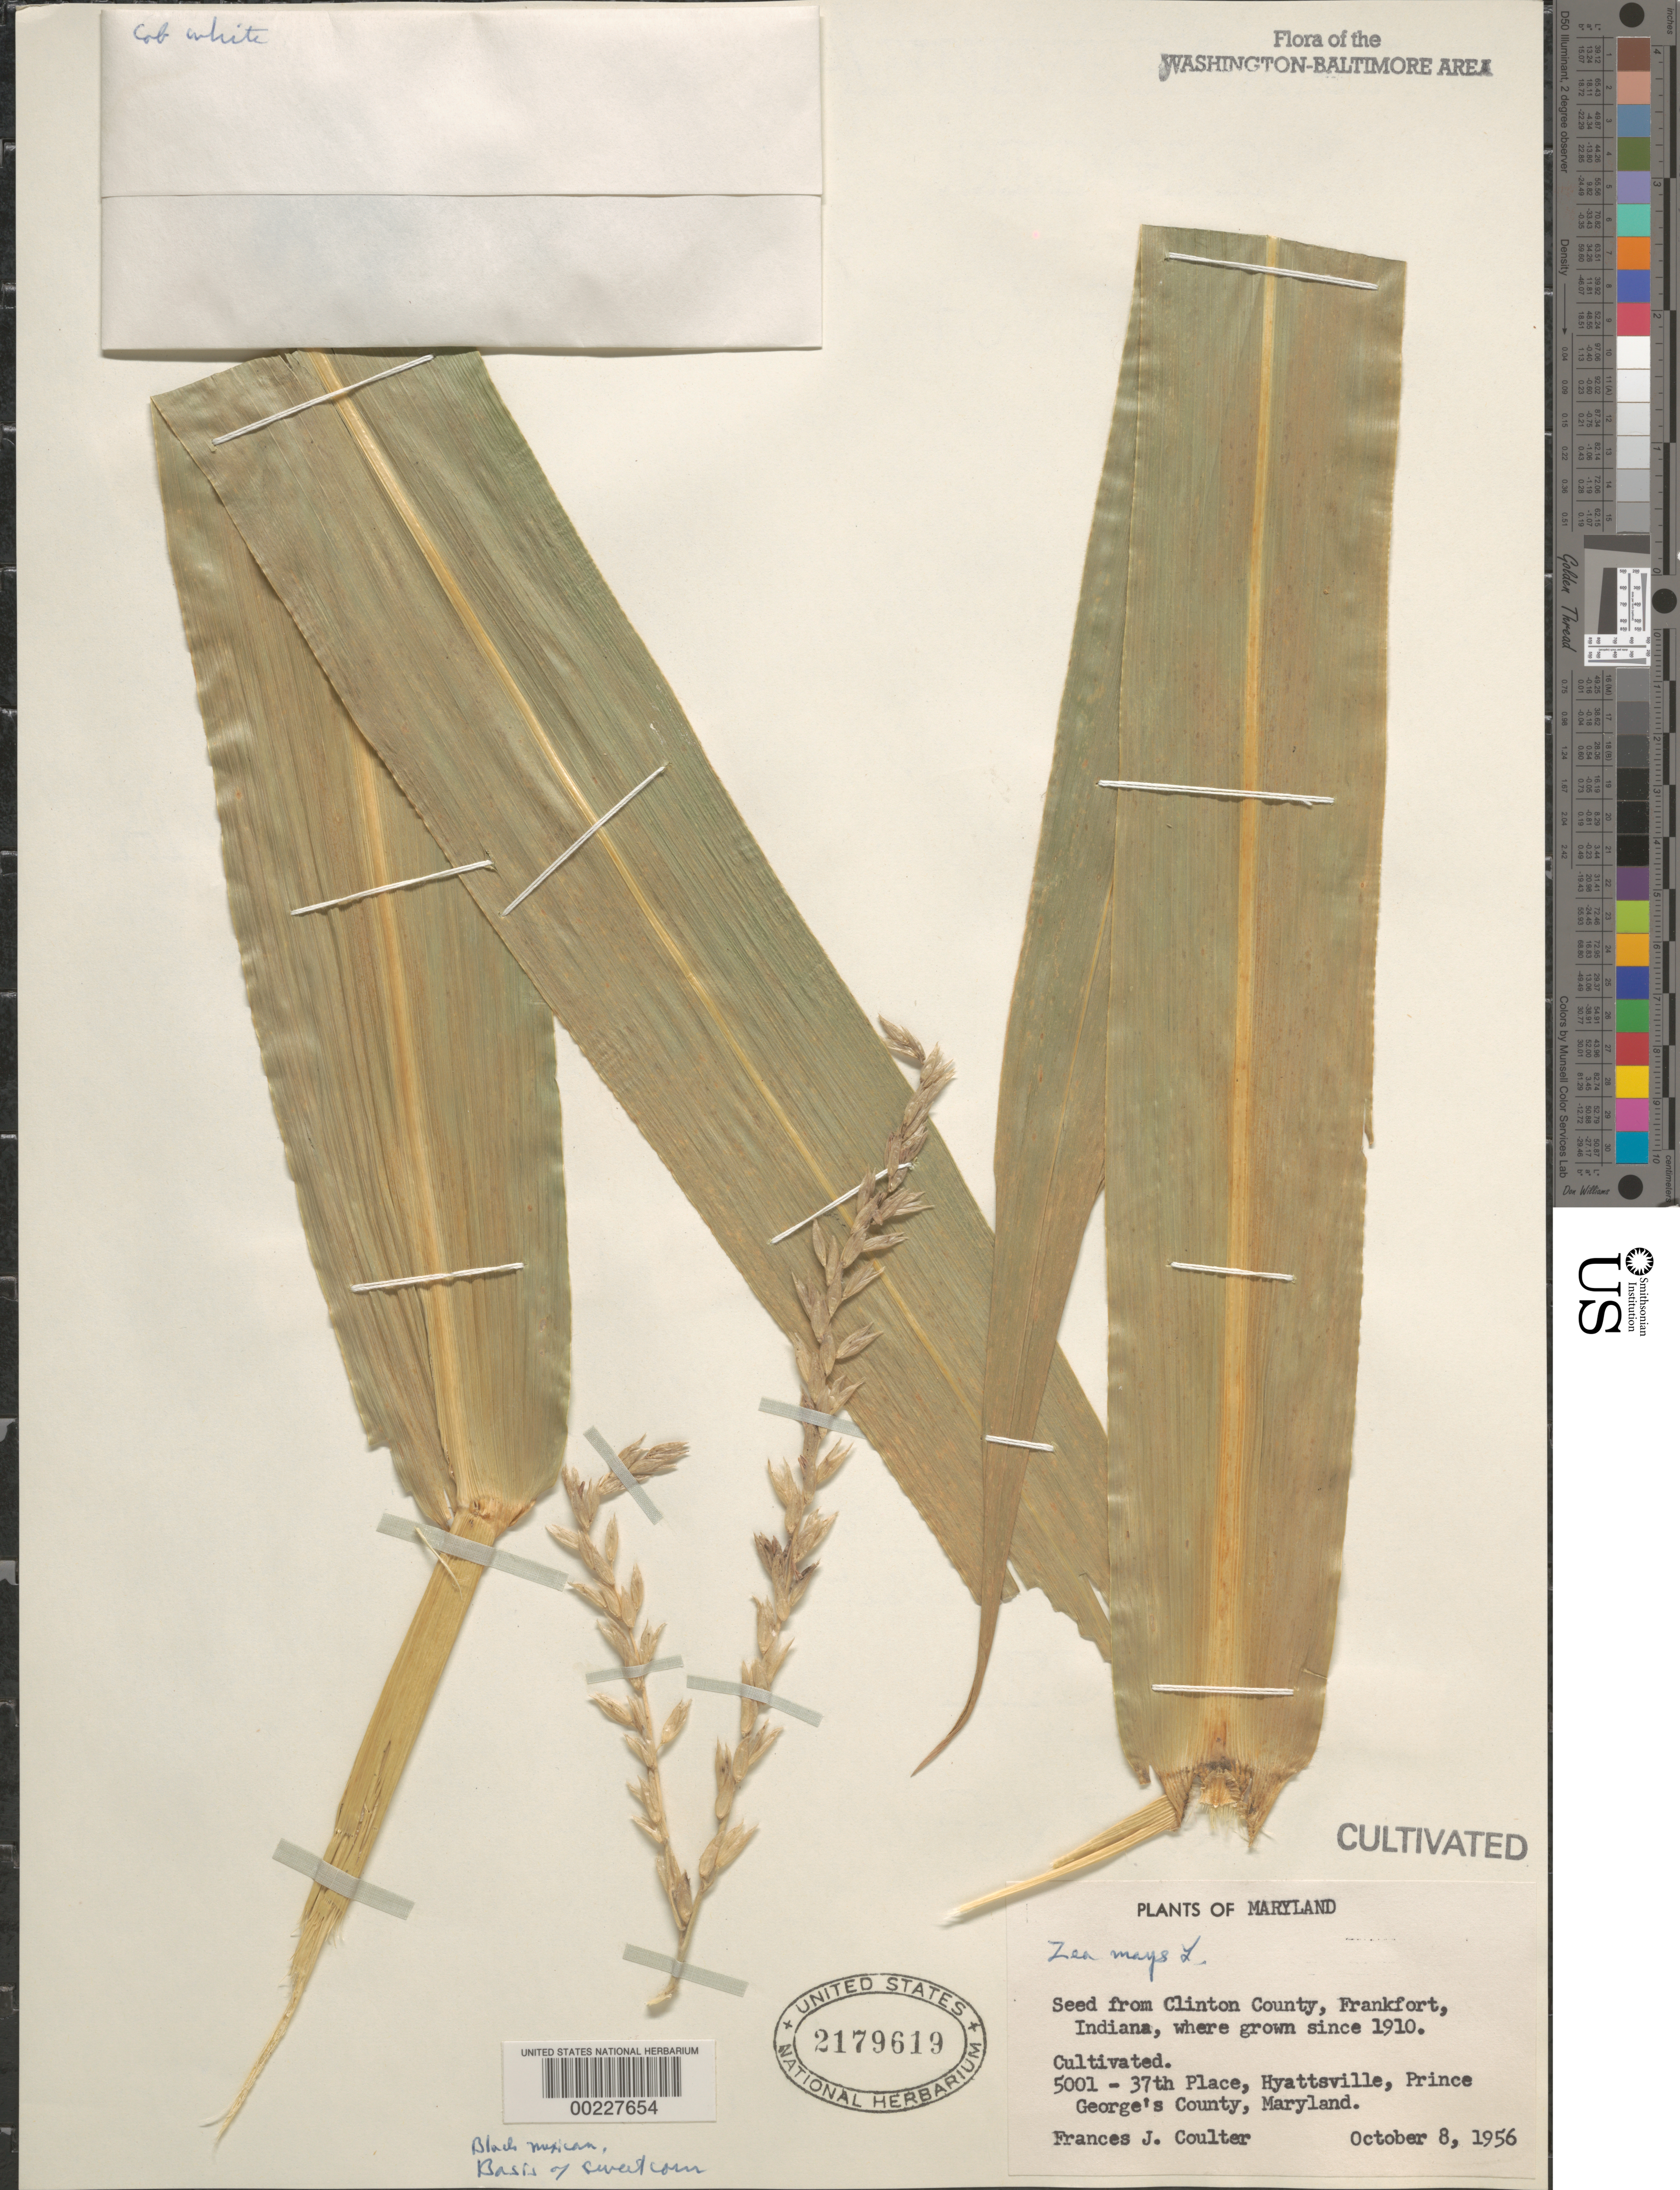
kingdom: Plantae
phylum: Tracheophyta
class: Liliopsida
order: Poales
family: Poaceae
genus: Zea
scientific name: Zea mays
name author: L.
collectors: F. J. Coulter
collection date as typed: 08 Oct 1956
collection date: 1956-10-08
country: United States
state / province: Maryland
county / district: Prince George's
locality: Hyattsville, 5001 37th place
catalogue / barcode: US 2179619